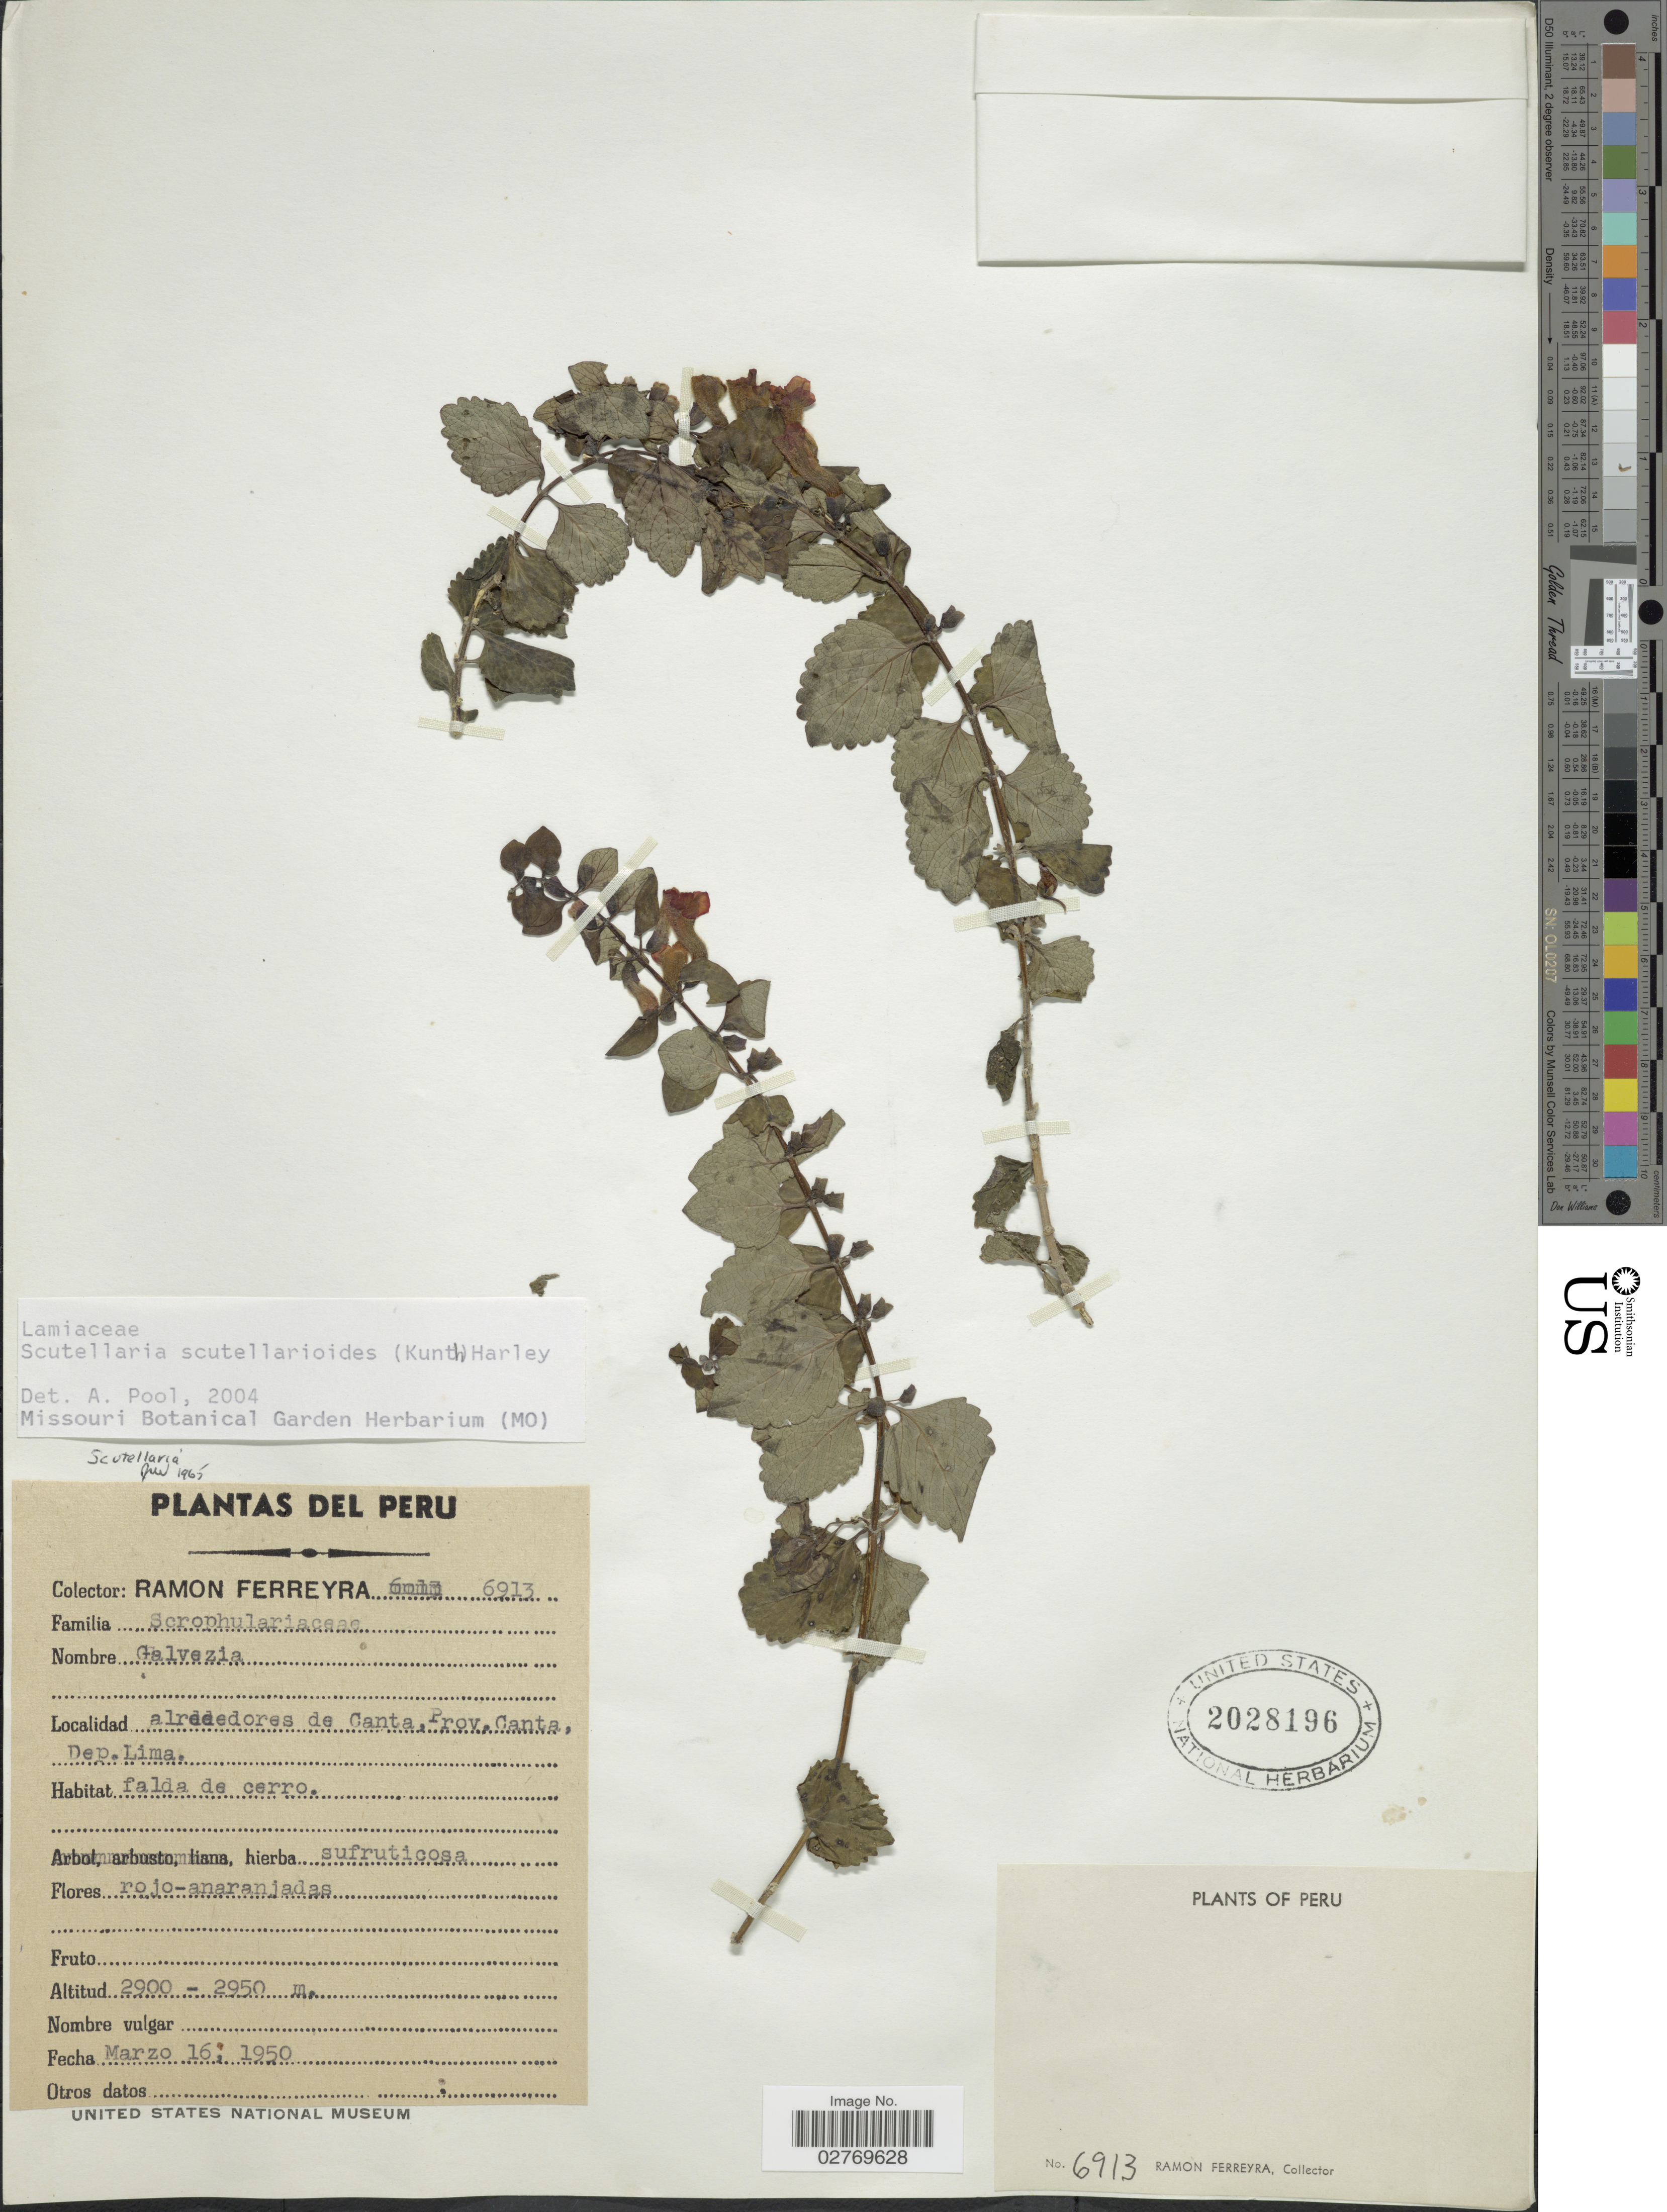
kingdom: Plantae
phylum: Tracheophyta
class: Magnoliopsida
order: Lamiales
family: Lamiaceae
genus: Scutellaria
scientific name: Scutellaria roseocyanea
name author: Epling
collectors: R. A. Ferreyra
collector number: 6913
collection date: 1950-03-16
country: Peru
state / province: Lima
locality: Alrededores de Canta, Prov. Canta, Dep. Lima.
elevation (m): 2900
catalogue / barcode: US 2028196